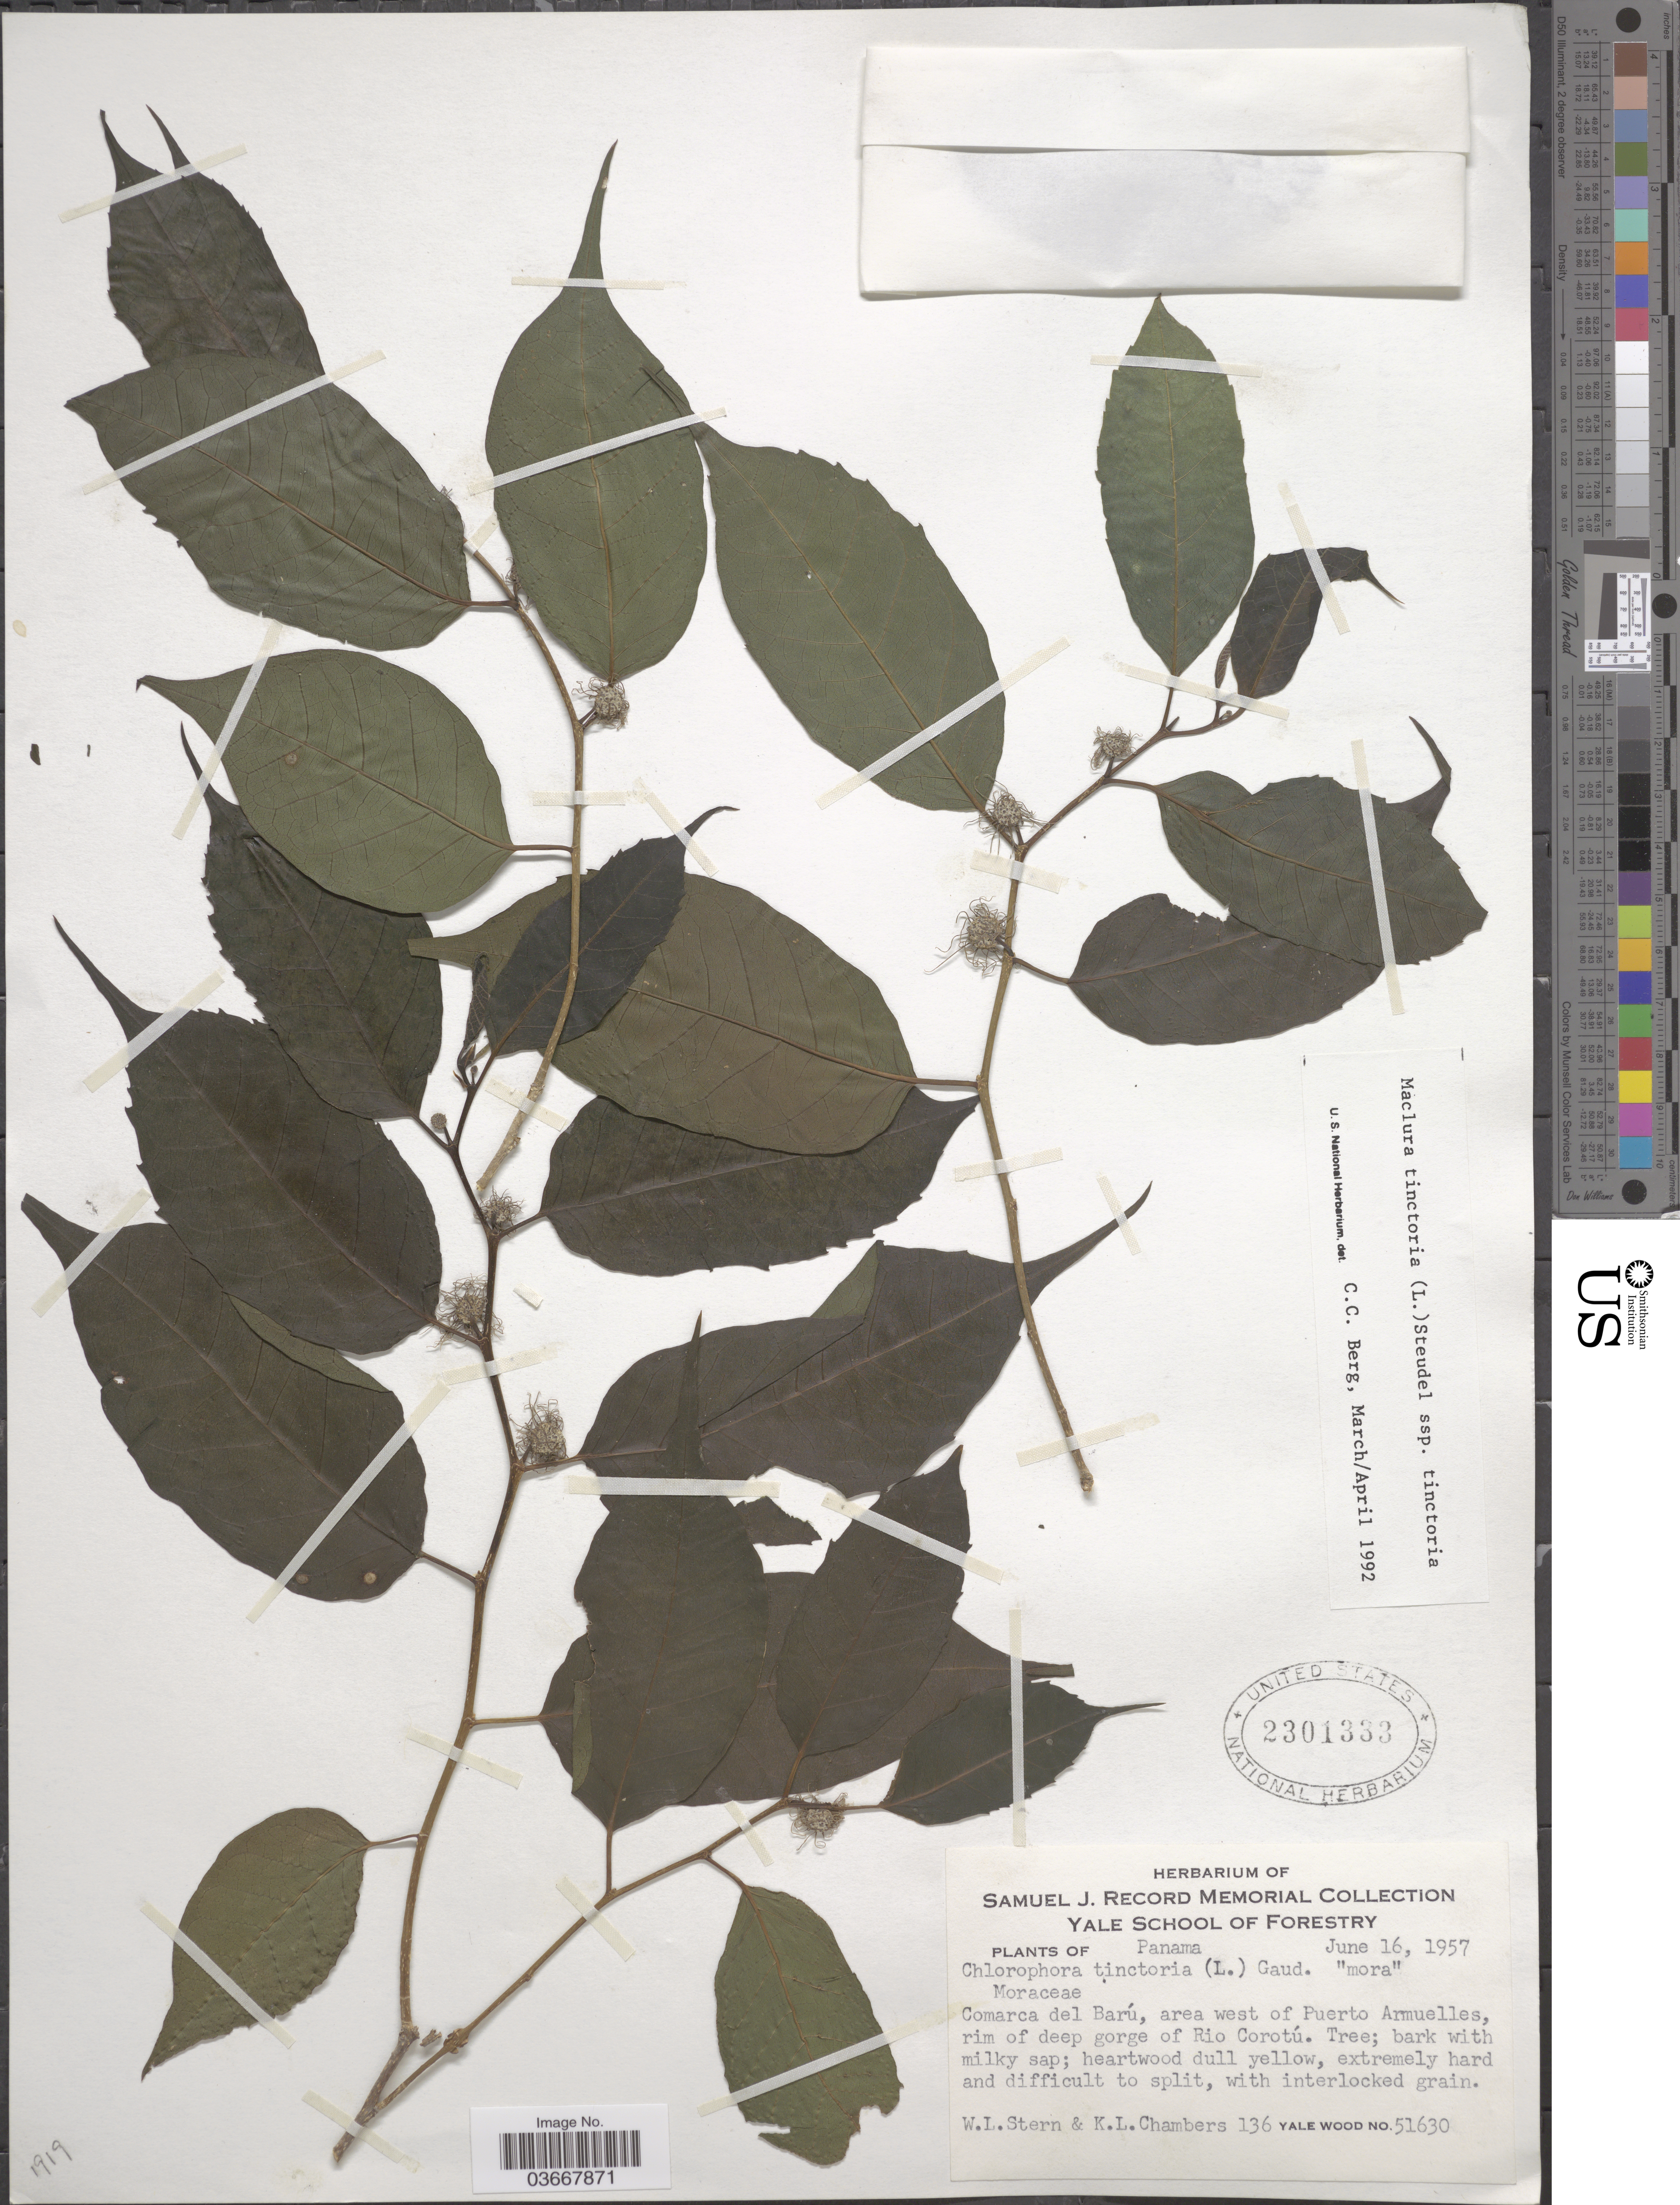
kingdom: Plantae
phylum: Tracheophyta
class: Magnoliopsida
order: Rosales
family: Moraceae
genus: Maclura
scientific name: Maclura tinctoria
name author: (L.) D. Don ex Steud.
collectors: W. L. Stern & K. Chambers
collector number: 136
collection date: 1957-06-16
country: Panama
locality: Comarca del Barú, area west of Puerto Armuelles, rim of deep gorge of Rio Corotú.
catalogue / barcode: US 2301333